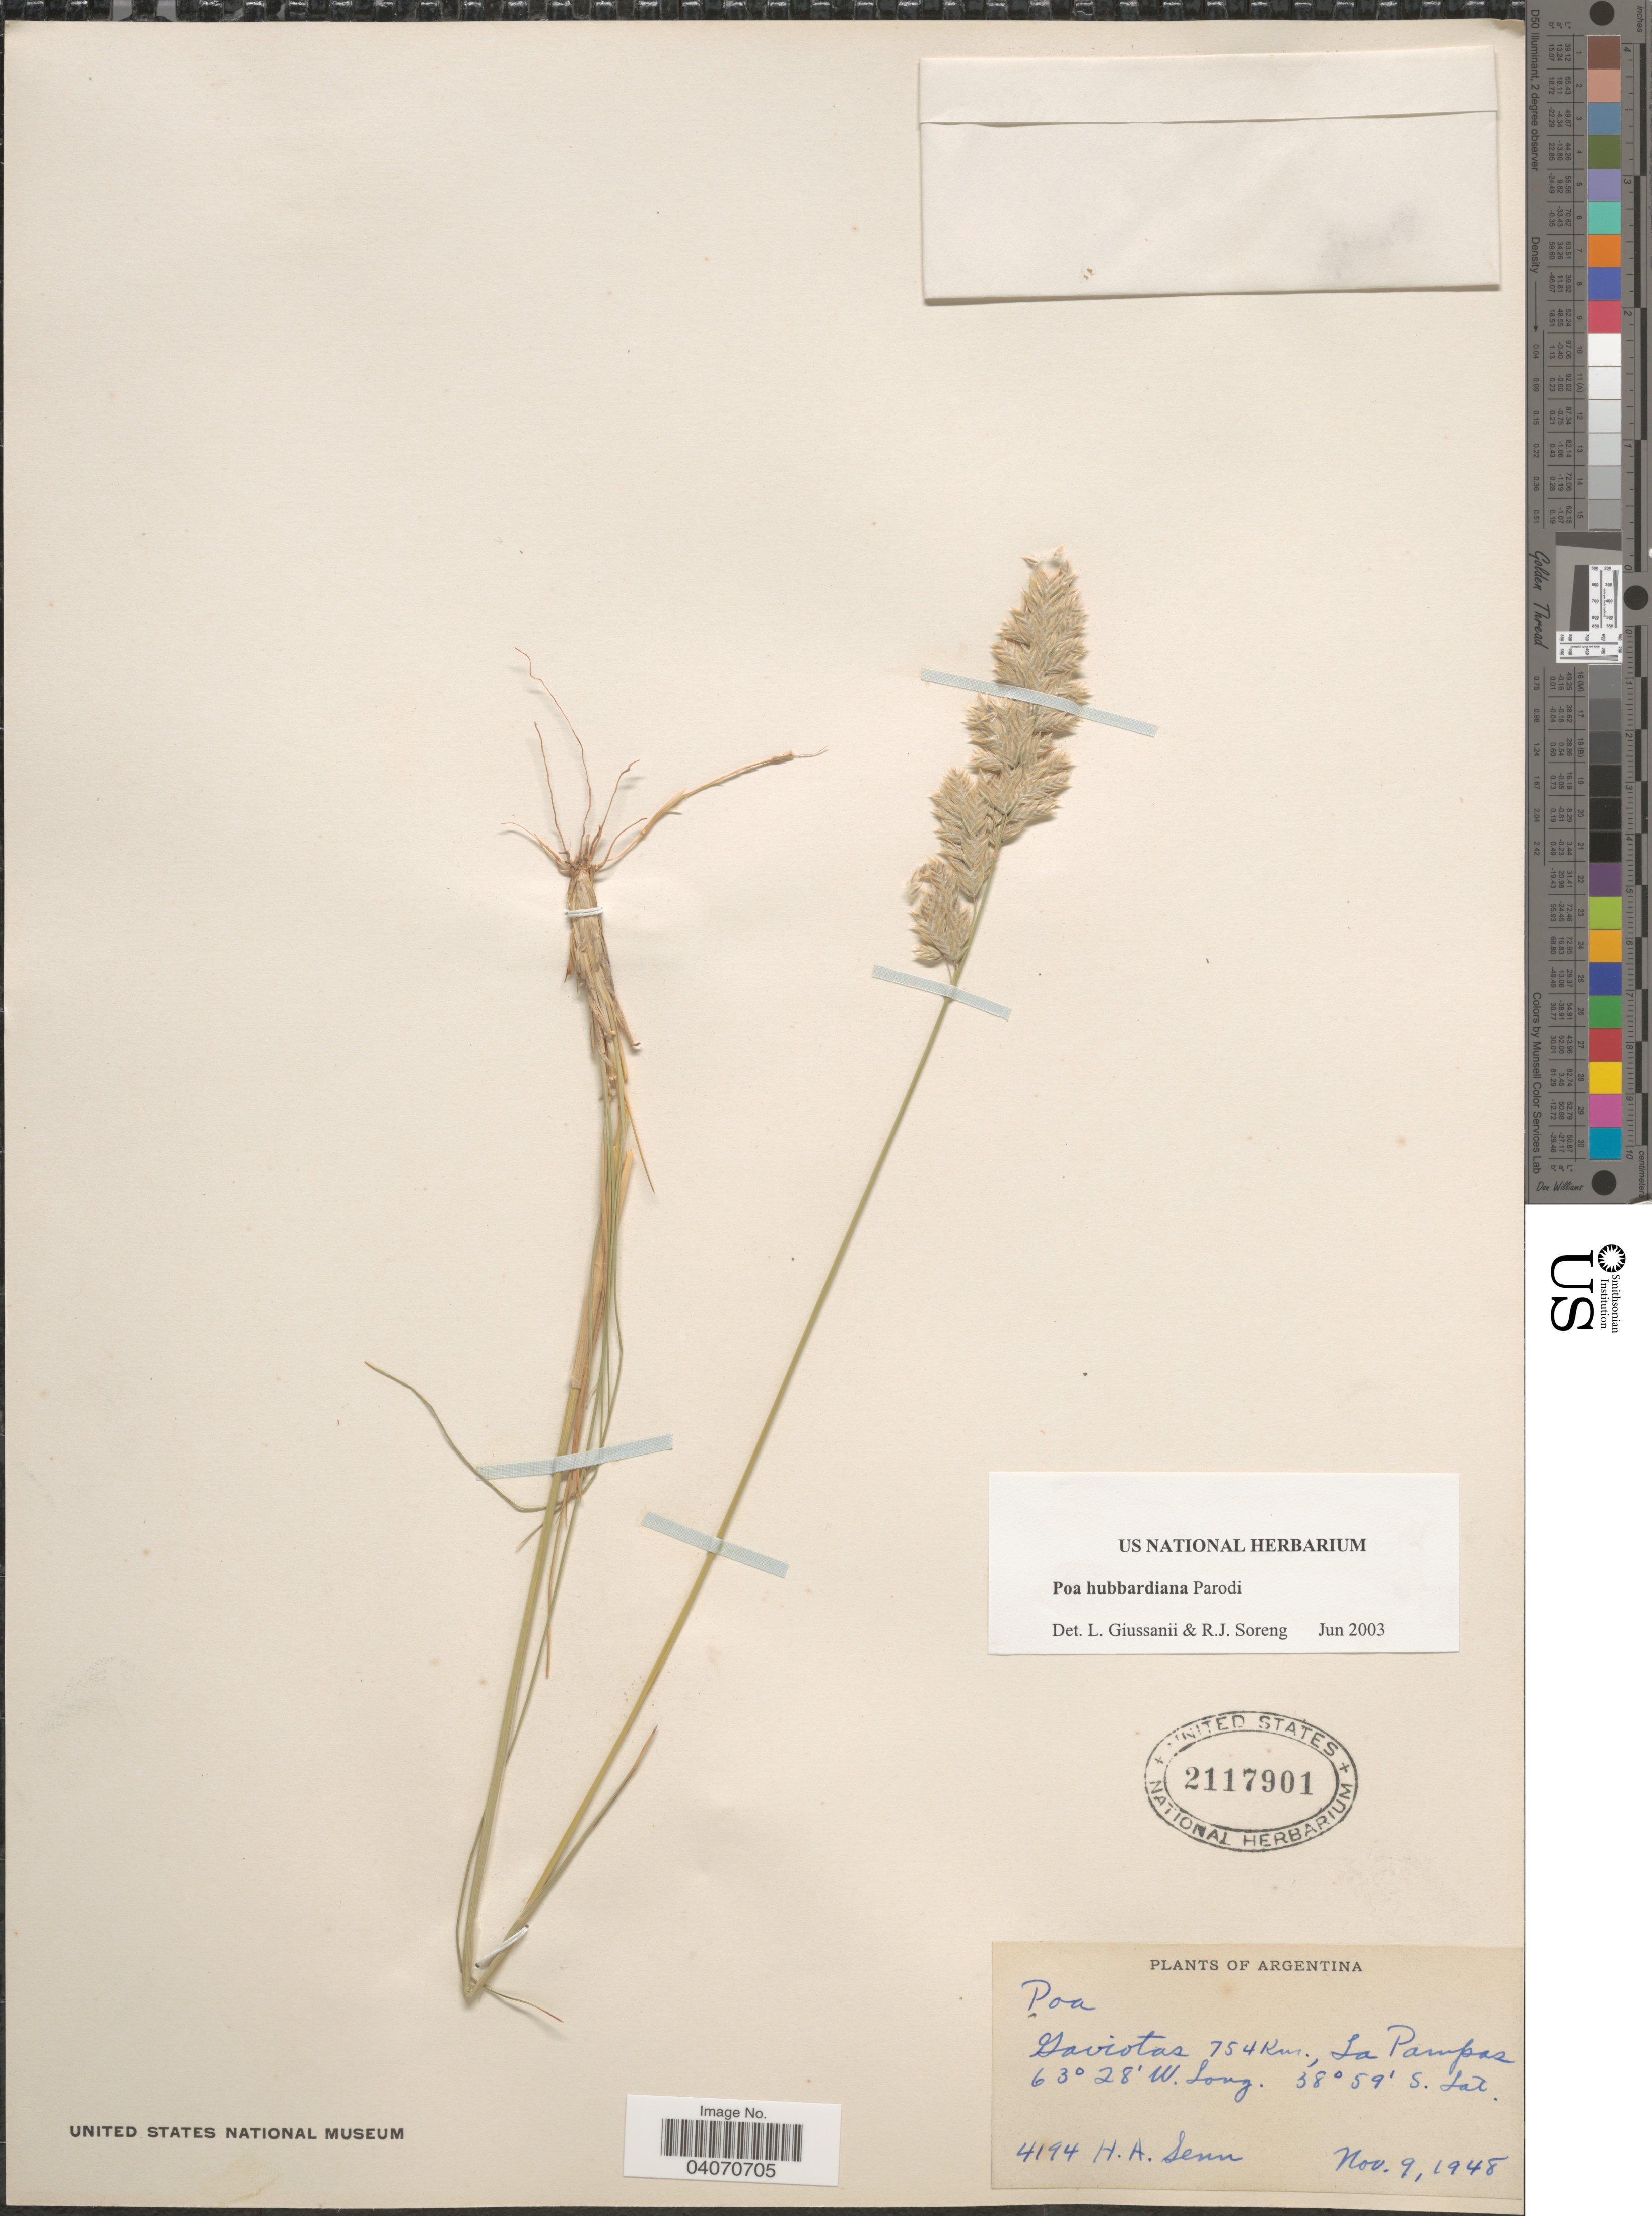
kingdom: Plantae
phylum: Tracheophyta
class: Liliopsida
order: Poales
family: Poaceae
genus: Poa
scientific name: Poa hubbardiana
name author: Parodi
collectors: H. Senn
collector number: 4194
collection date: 1948-11-09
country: Argentina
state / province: La Pampa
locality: Gaviotas 754 km., La Pampas.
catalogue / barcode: US 2117901